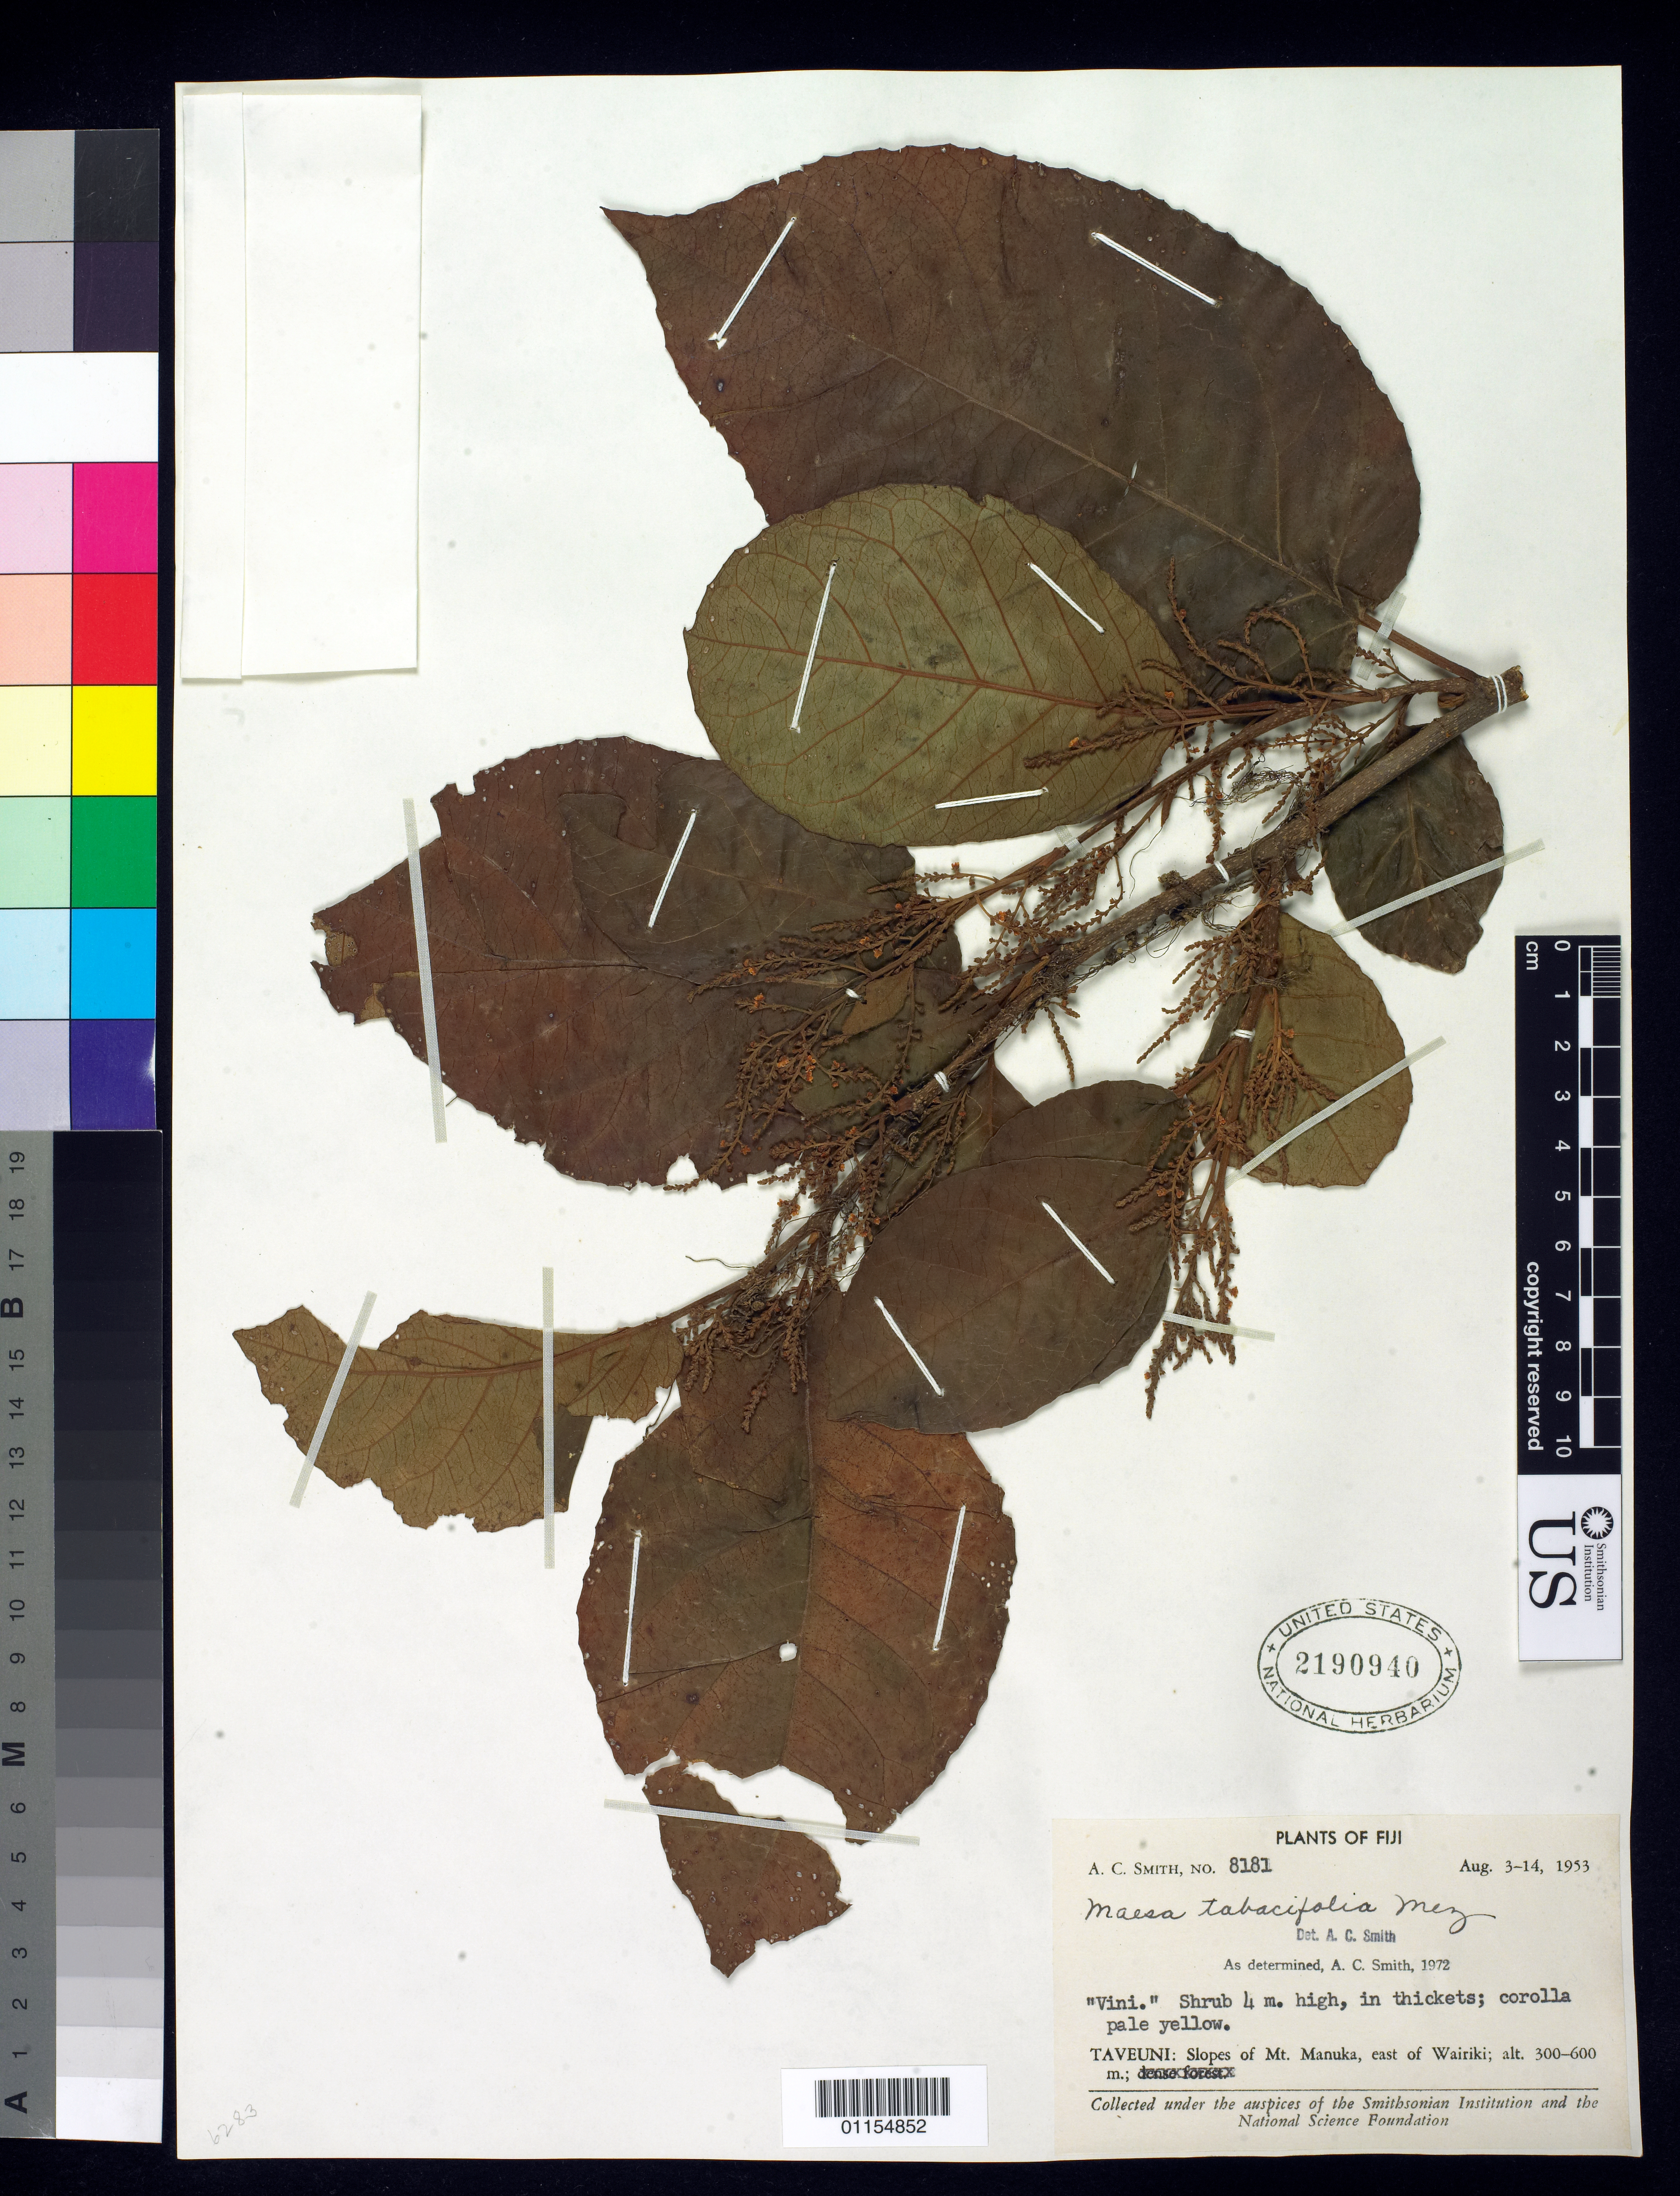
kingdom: Plantae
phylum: Tracheophyta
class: Magnoliopsida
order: Ericales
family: Primulaceae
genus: Maesa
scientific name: Maesa tabacifolia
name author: Mez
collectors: A. C. Smith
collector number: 8181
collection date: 1953-08-03/1953-08-14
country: Fiji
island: Taveuni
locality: Taveuni: Slopes of Mt. Manuka, E of Wairiki.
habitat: thickets.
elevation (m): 300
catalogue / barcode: US 2190940